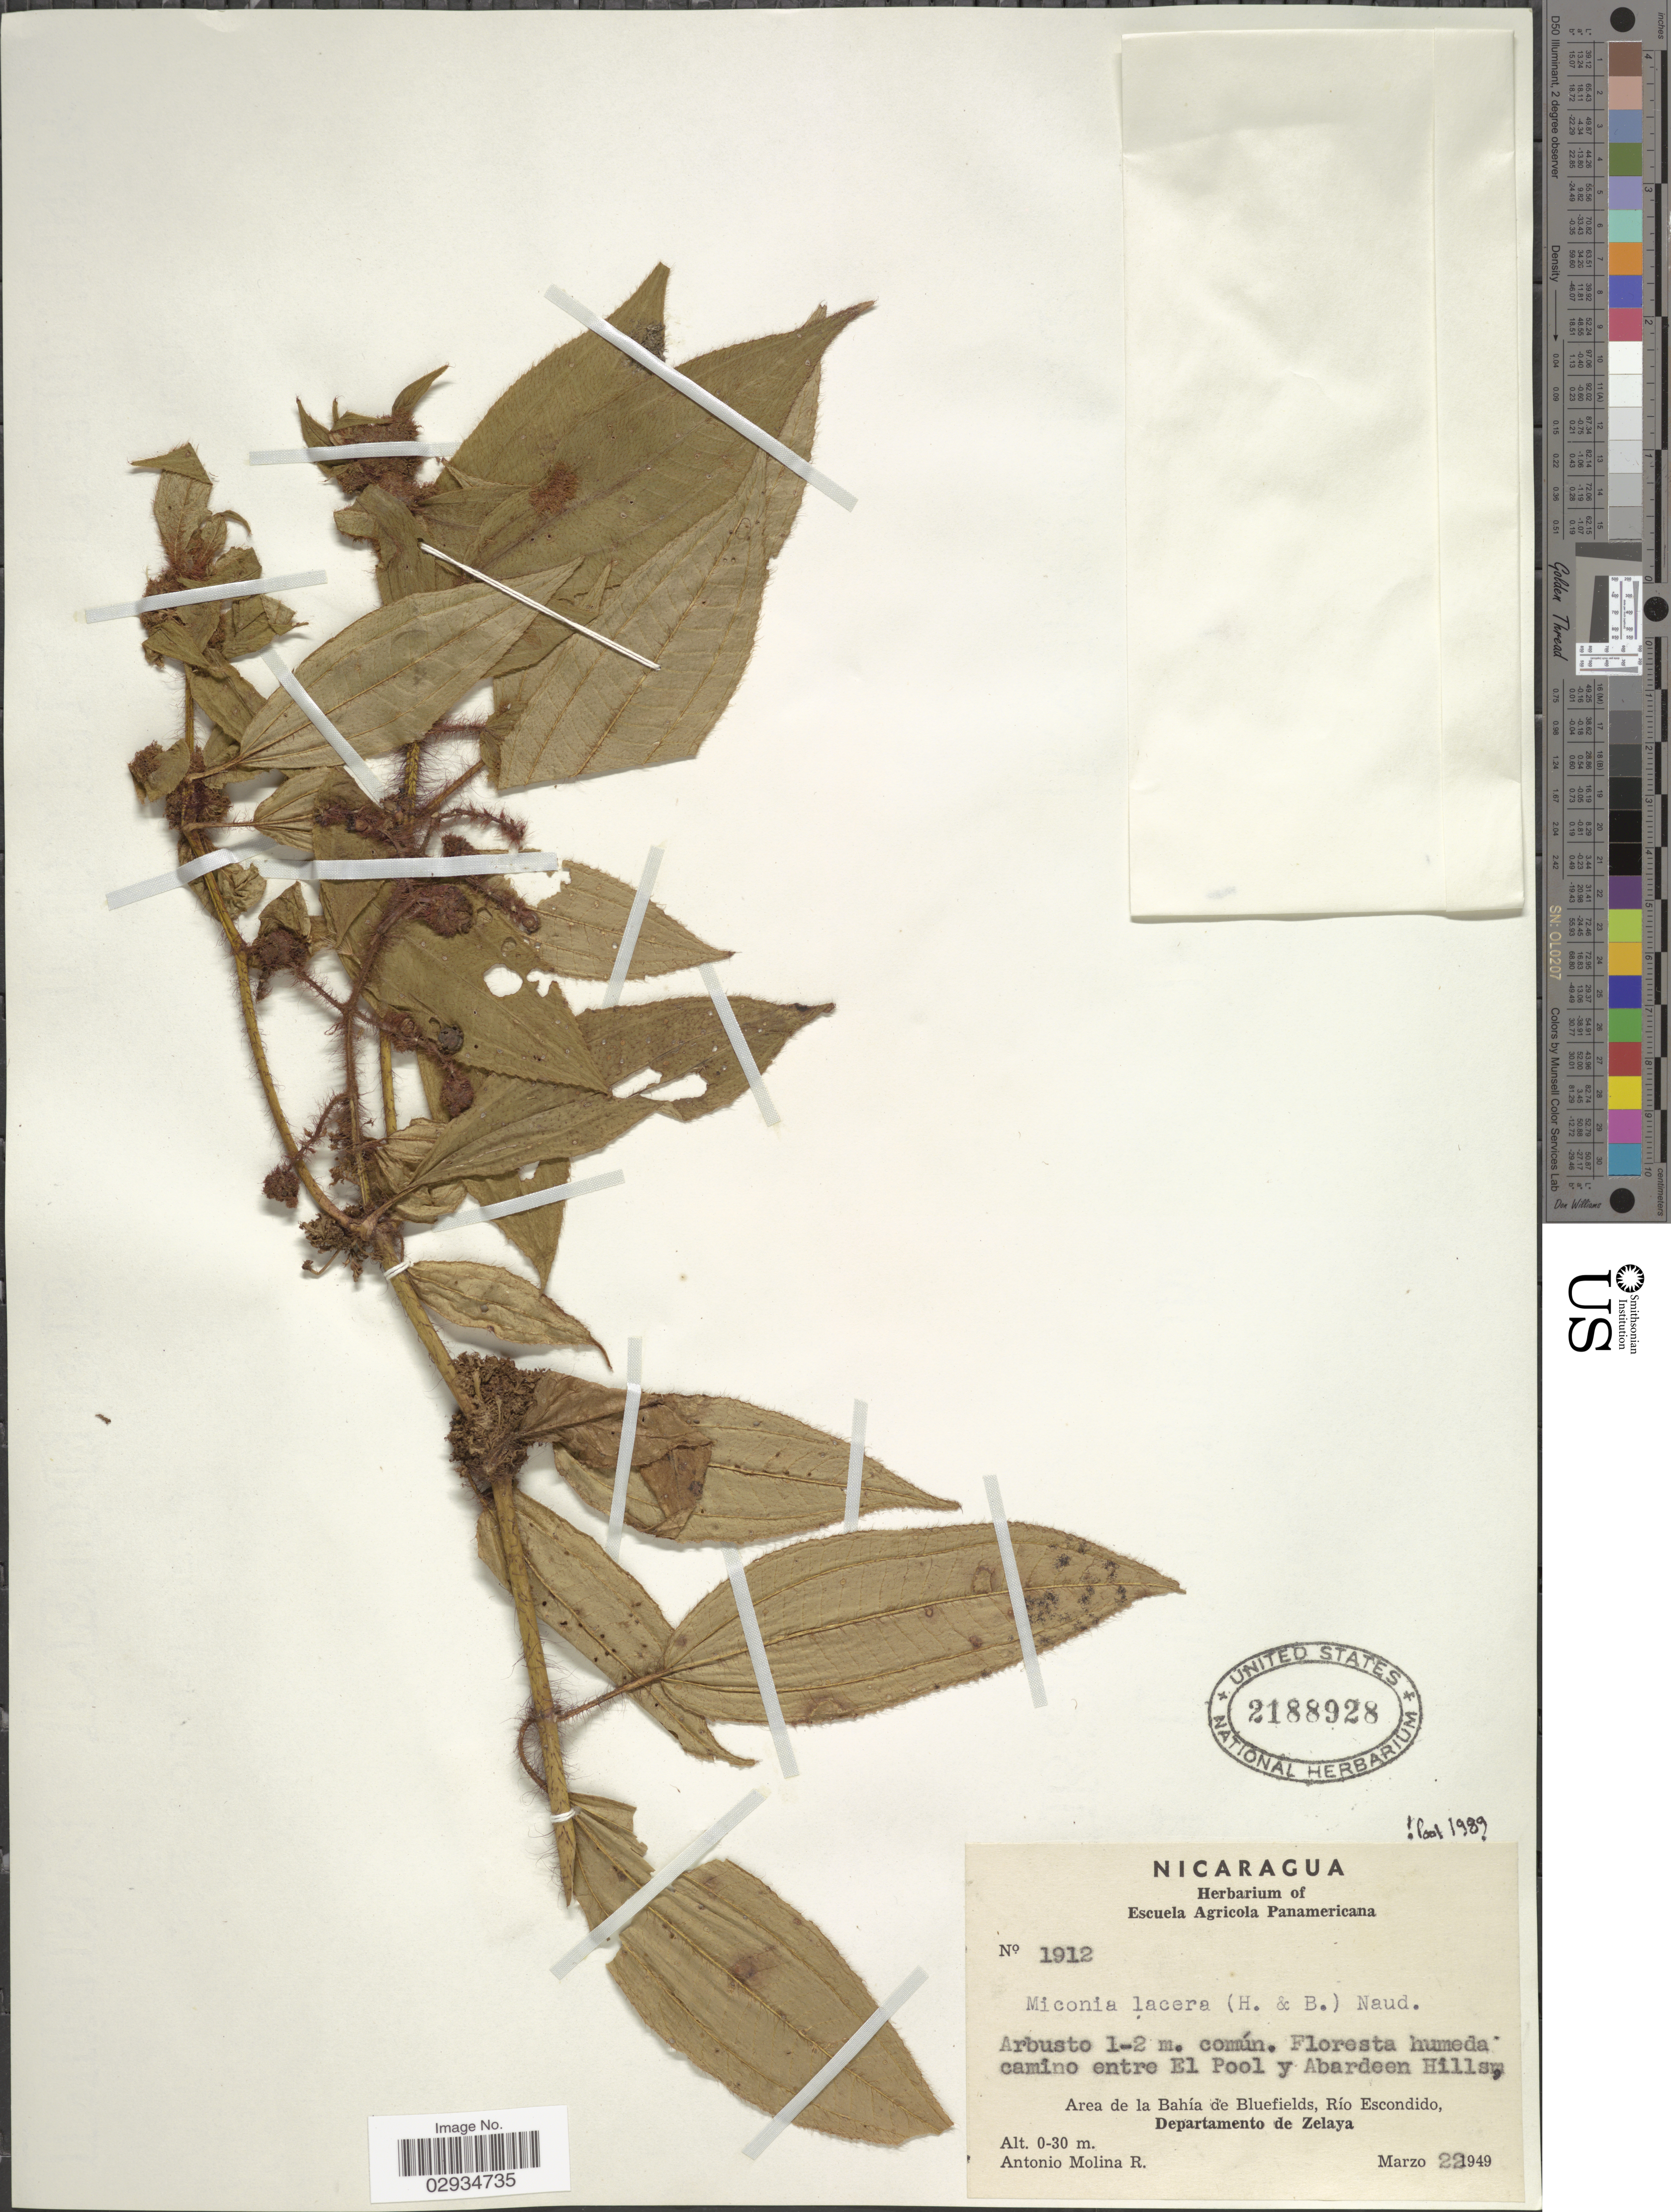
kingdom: Plantae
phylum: Tracheophyta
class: Magnoliopsida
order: Myrtales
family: Melastomataceae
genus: Miconia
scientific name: Miconia lacera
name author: (Bonpl.) Naudin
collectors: A. Molina R.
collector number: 1912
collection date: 1949-03-22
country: Nicaragua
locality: Camino entre El Pool y Abardeen hills. Area de la Bahía de Bluefields, Río Escondido. Departamento de Zelaya.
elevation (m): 0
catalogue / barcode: US 2188928